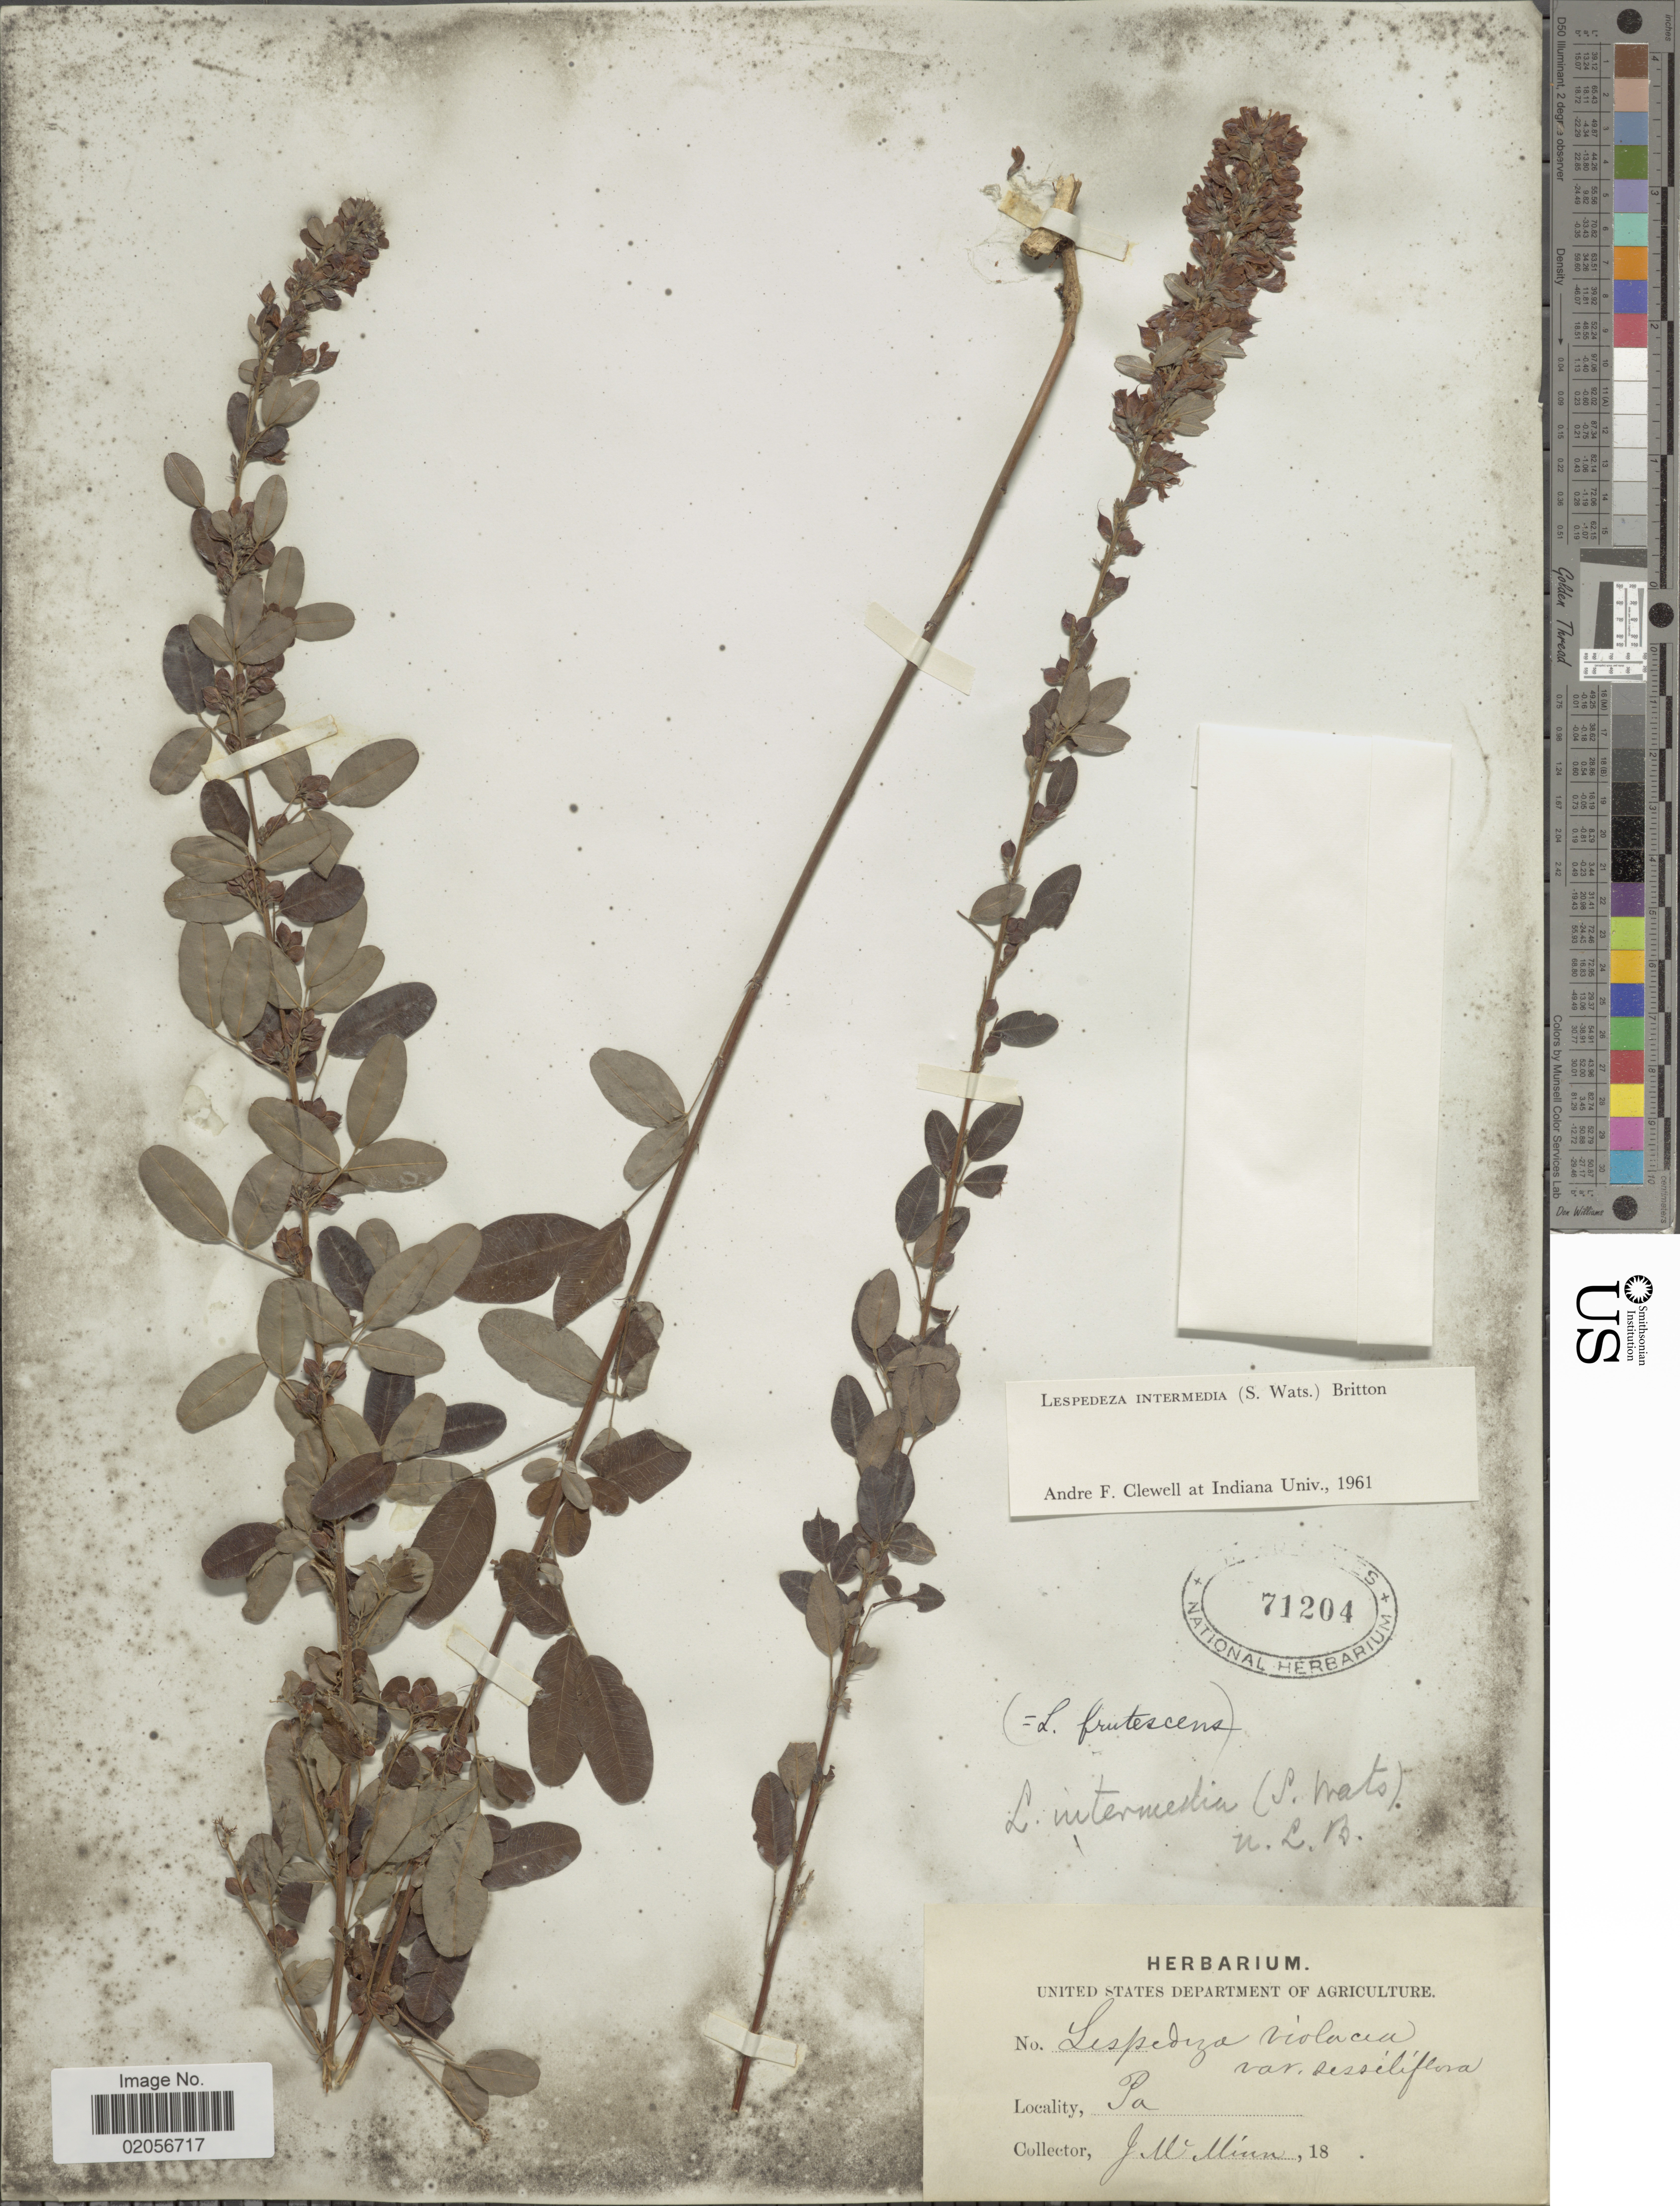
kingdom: Plantae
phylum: Tracheophyta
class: Magnoliopsida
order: Fabales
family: Fabaceae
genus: Lespedeza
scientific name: Lespedeza intermedia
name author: (S. Watson) Britton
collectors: J. McMinn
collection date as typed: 18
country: United States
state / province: Pennsylvania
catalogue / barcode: US 71204